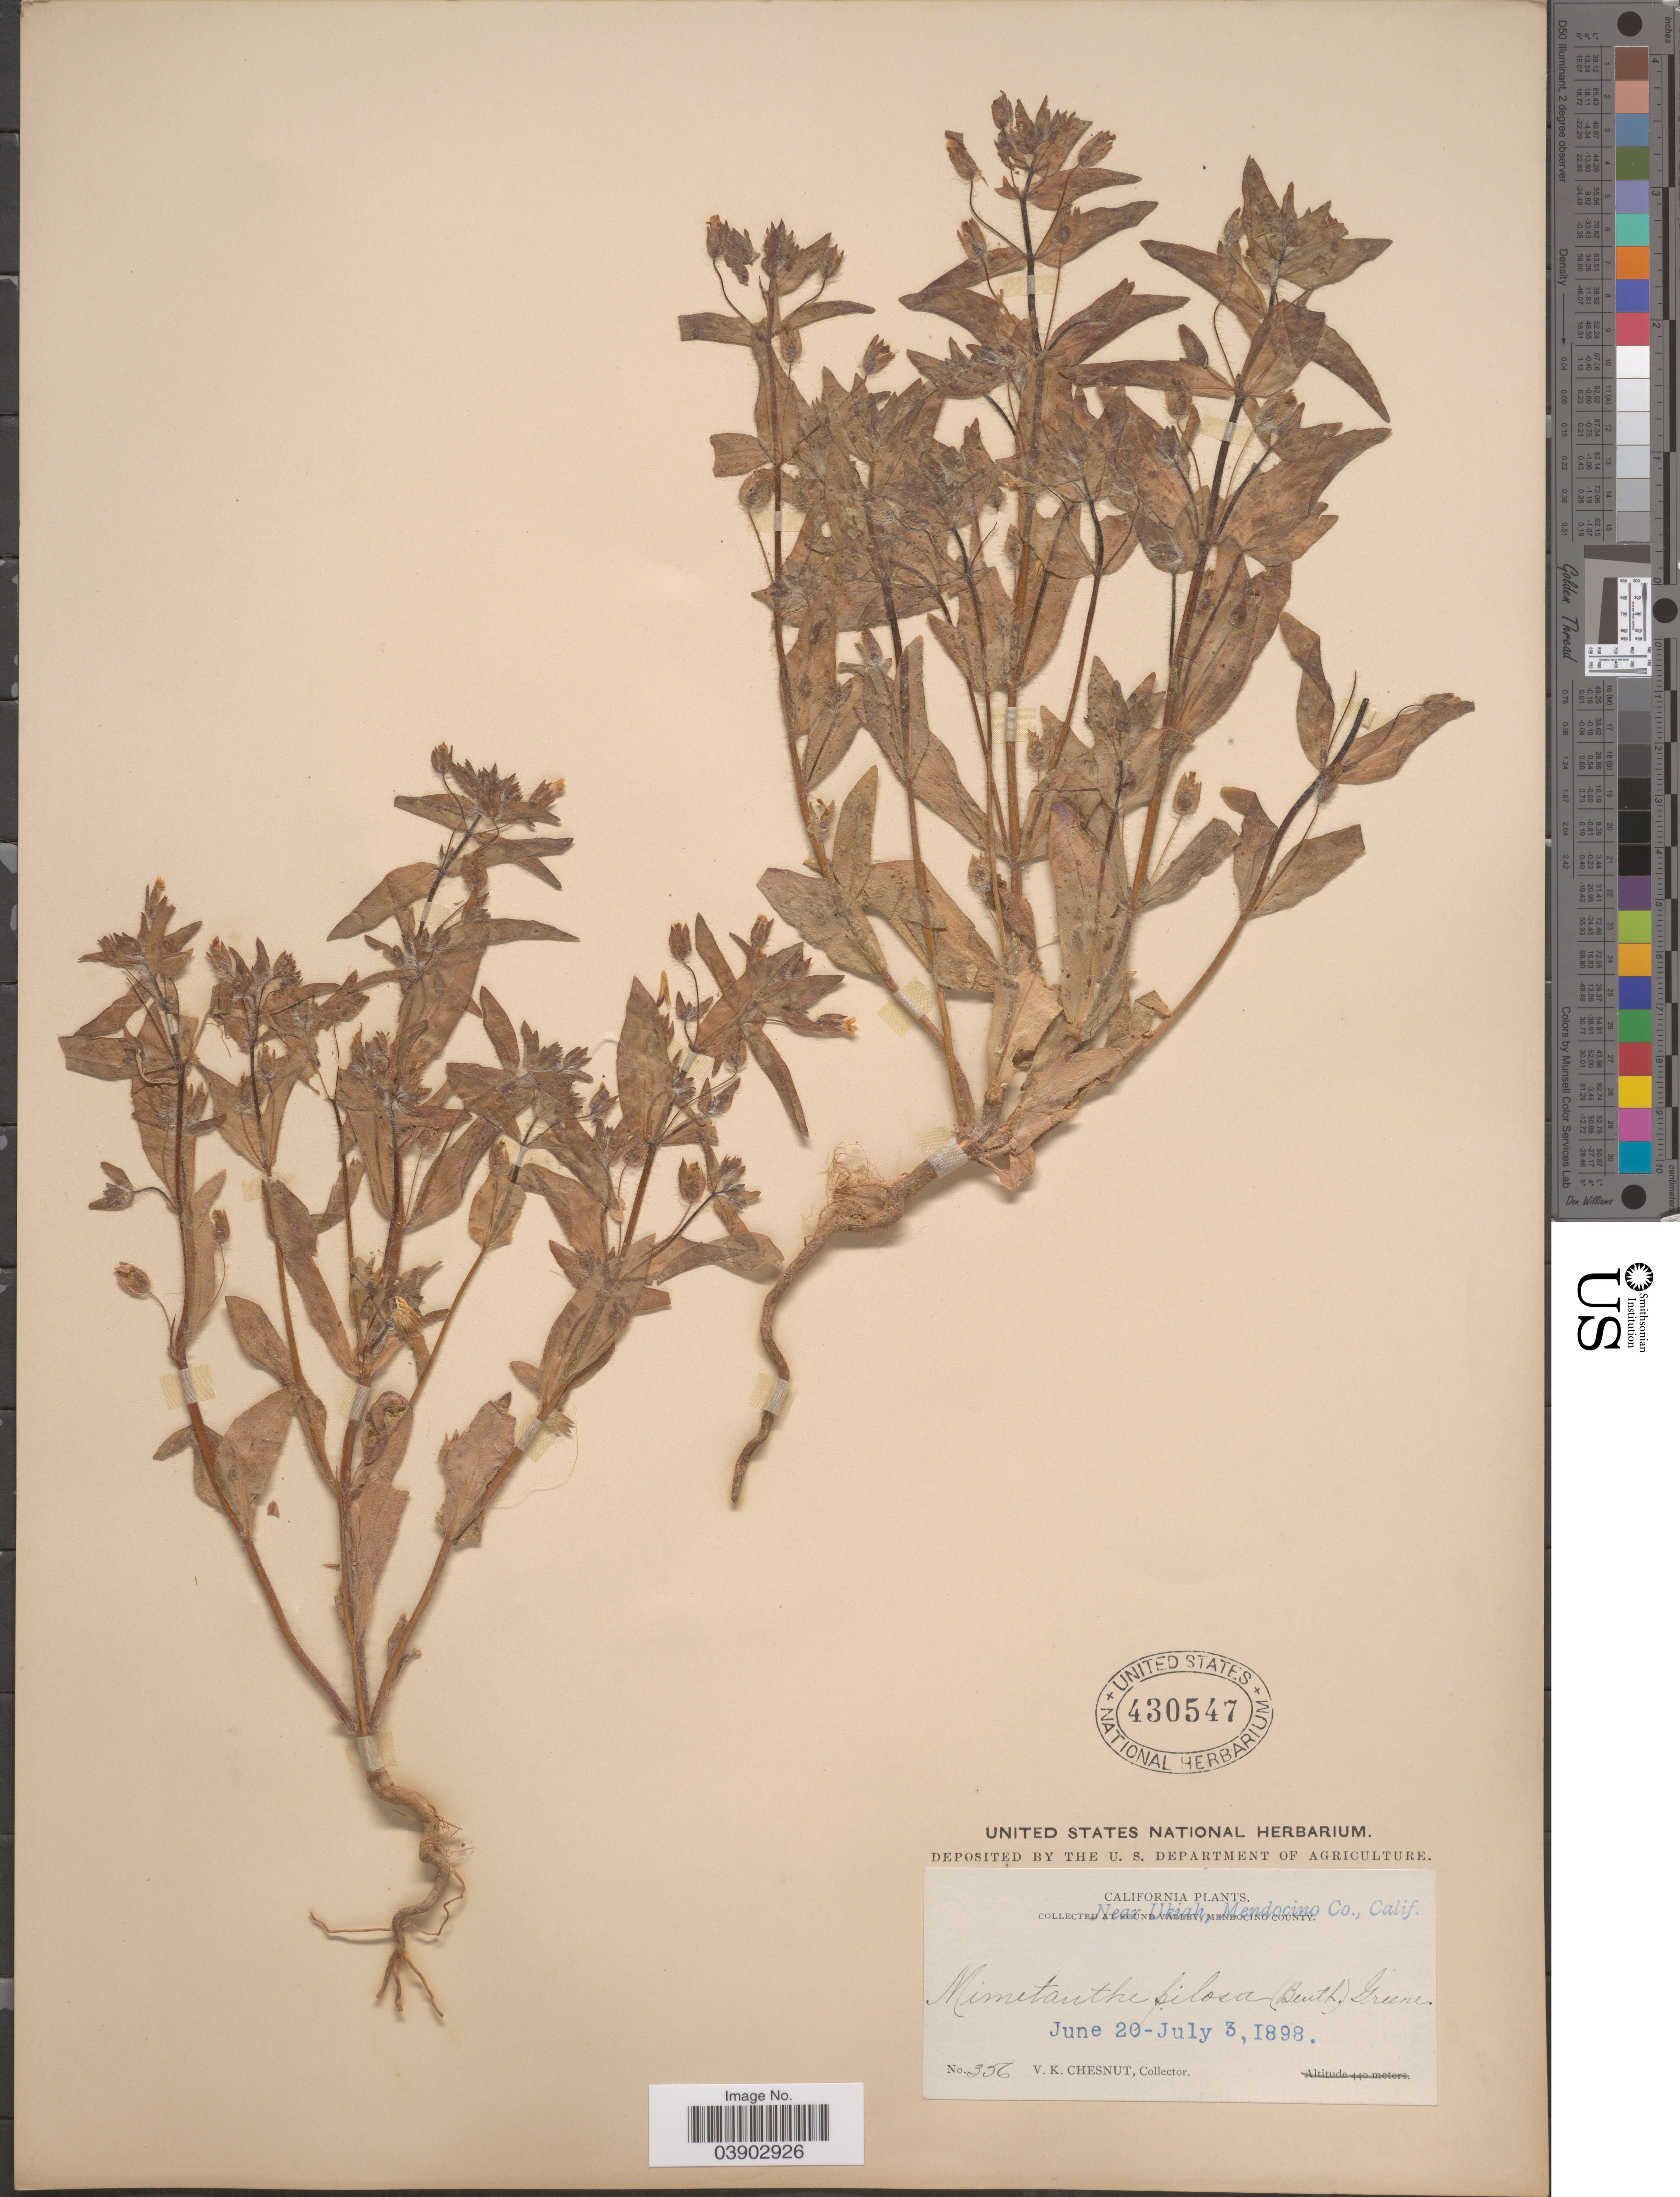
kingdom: Plantae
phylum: Tracheophyta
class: Magnoliopsida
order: Lamiales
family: Phrymaceae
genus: Mimetanthe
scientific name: Mimetanthe pilosa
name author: (Benth.) Greene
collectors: V. Chesnut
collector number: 356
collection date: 1898-06-20/1898-07-03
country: United States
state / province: California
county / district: Mendocino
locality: Near Ukiah, Mendocino Co.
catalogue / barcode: US 430547